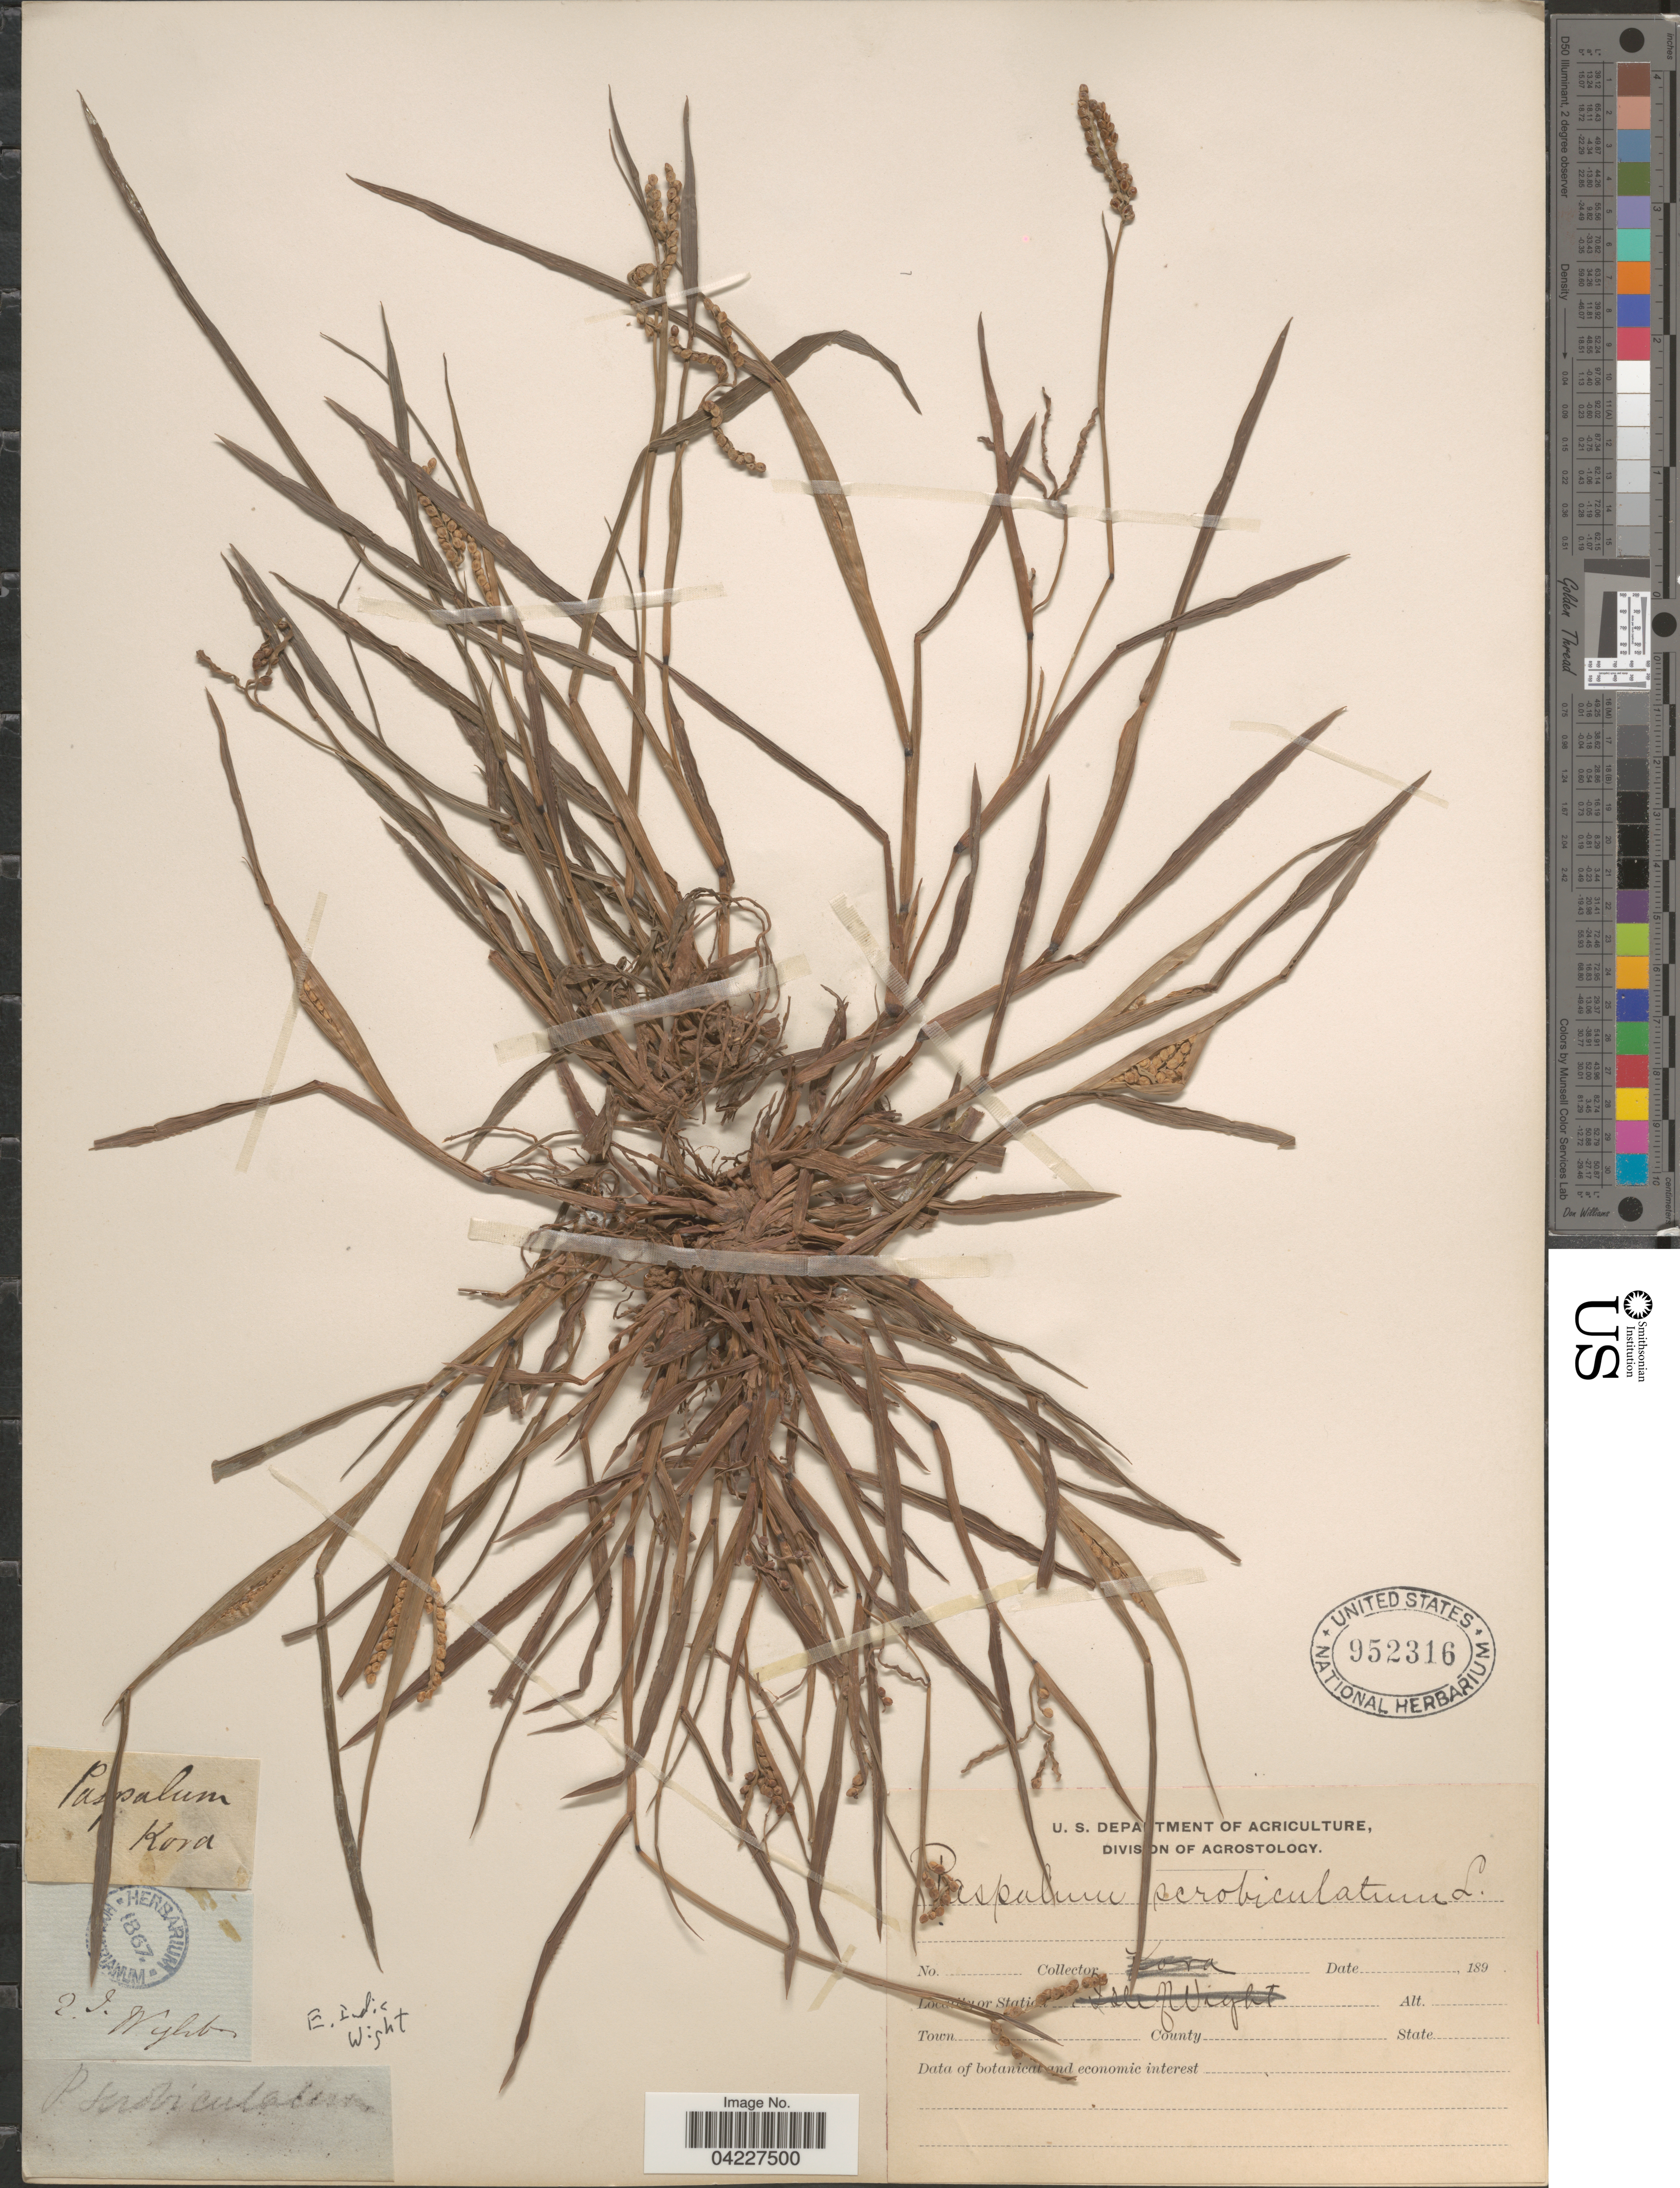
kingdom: Plantae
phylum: Tracheophyta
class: Liliopsida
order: Poales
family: Poaceae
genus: Paspalum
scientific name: Paspalum scrobiculatum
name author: L.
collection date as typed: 189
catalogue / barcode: US 952316